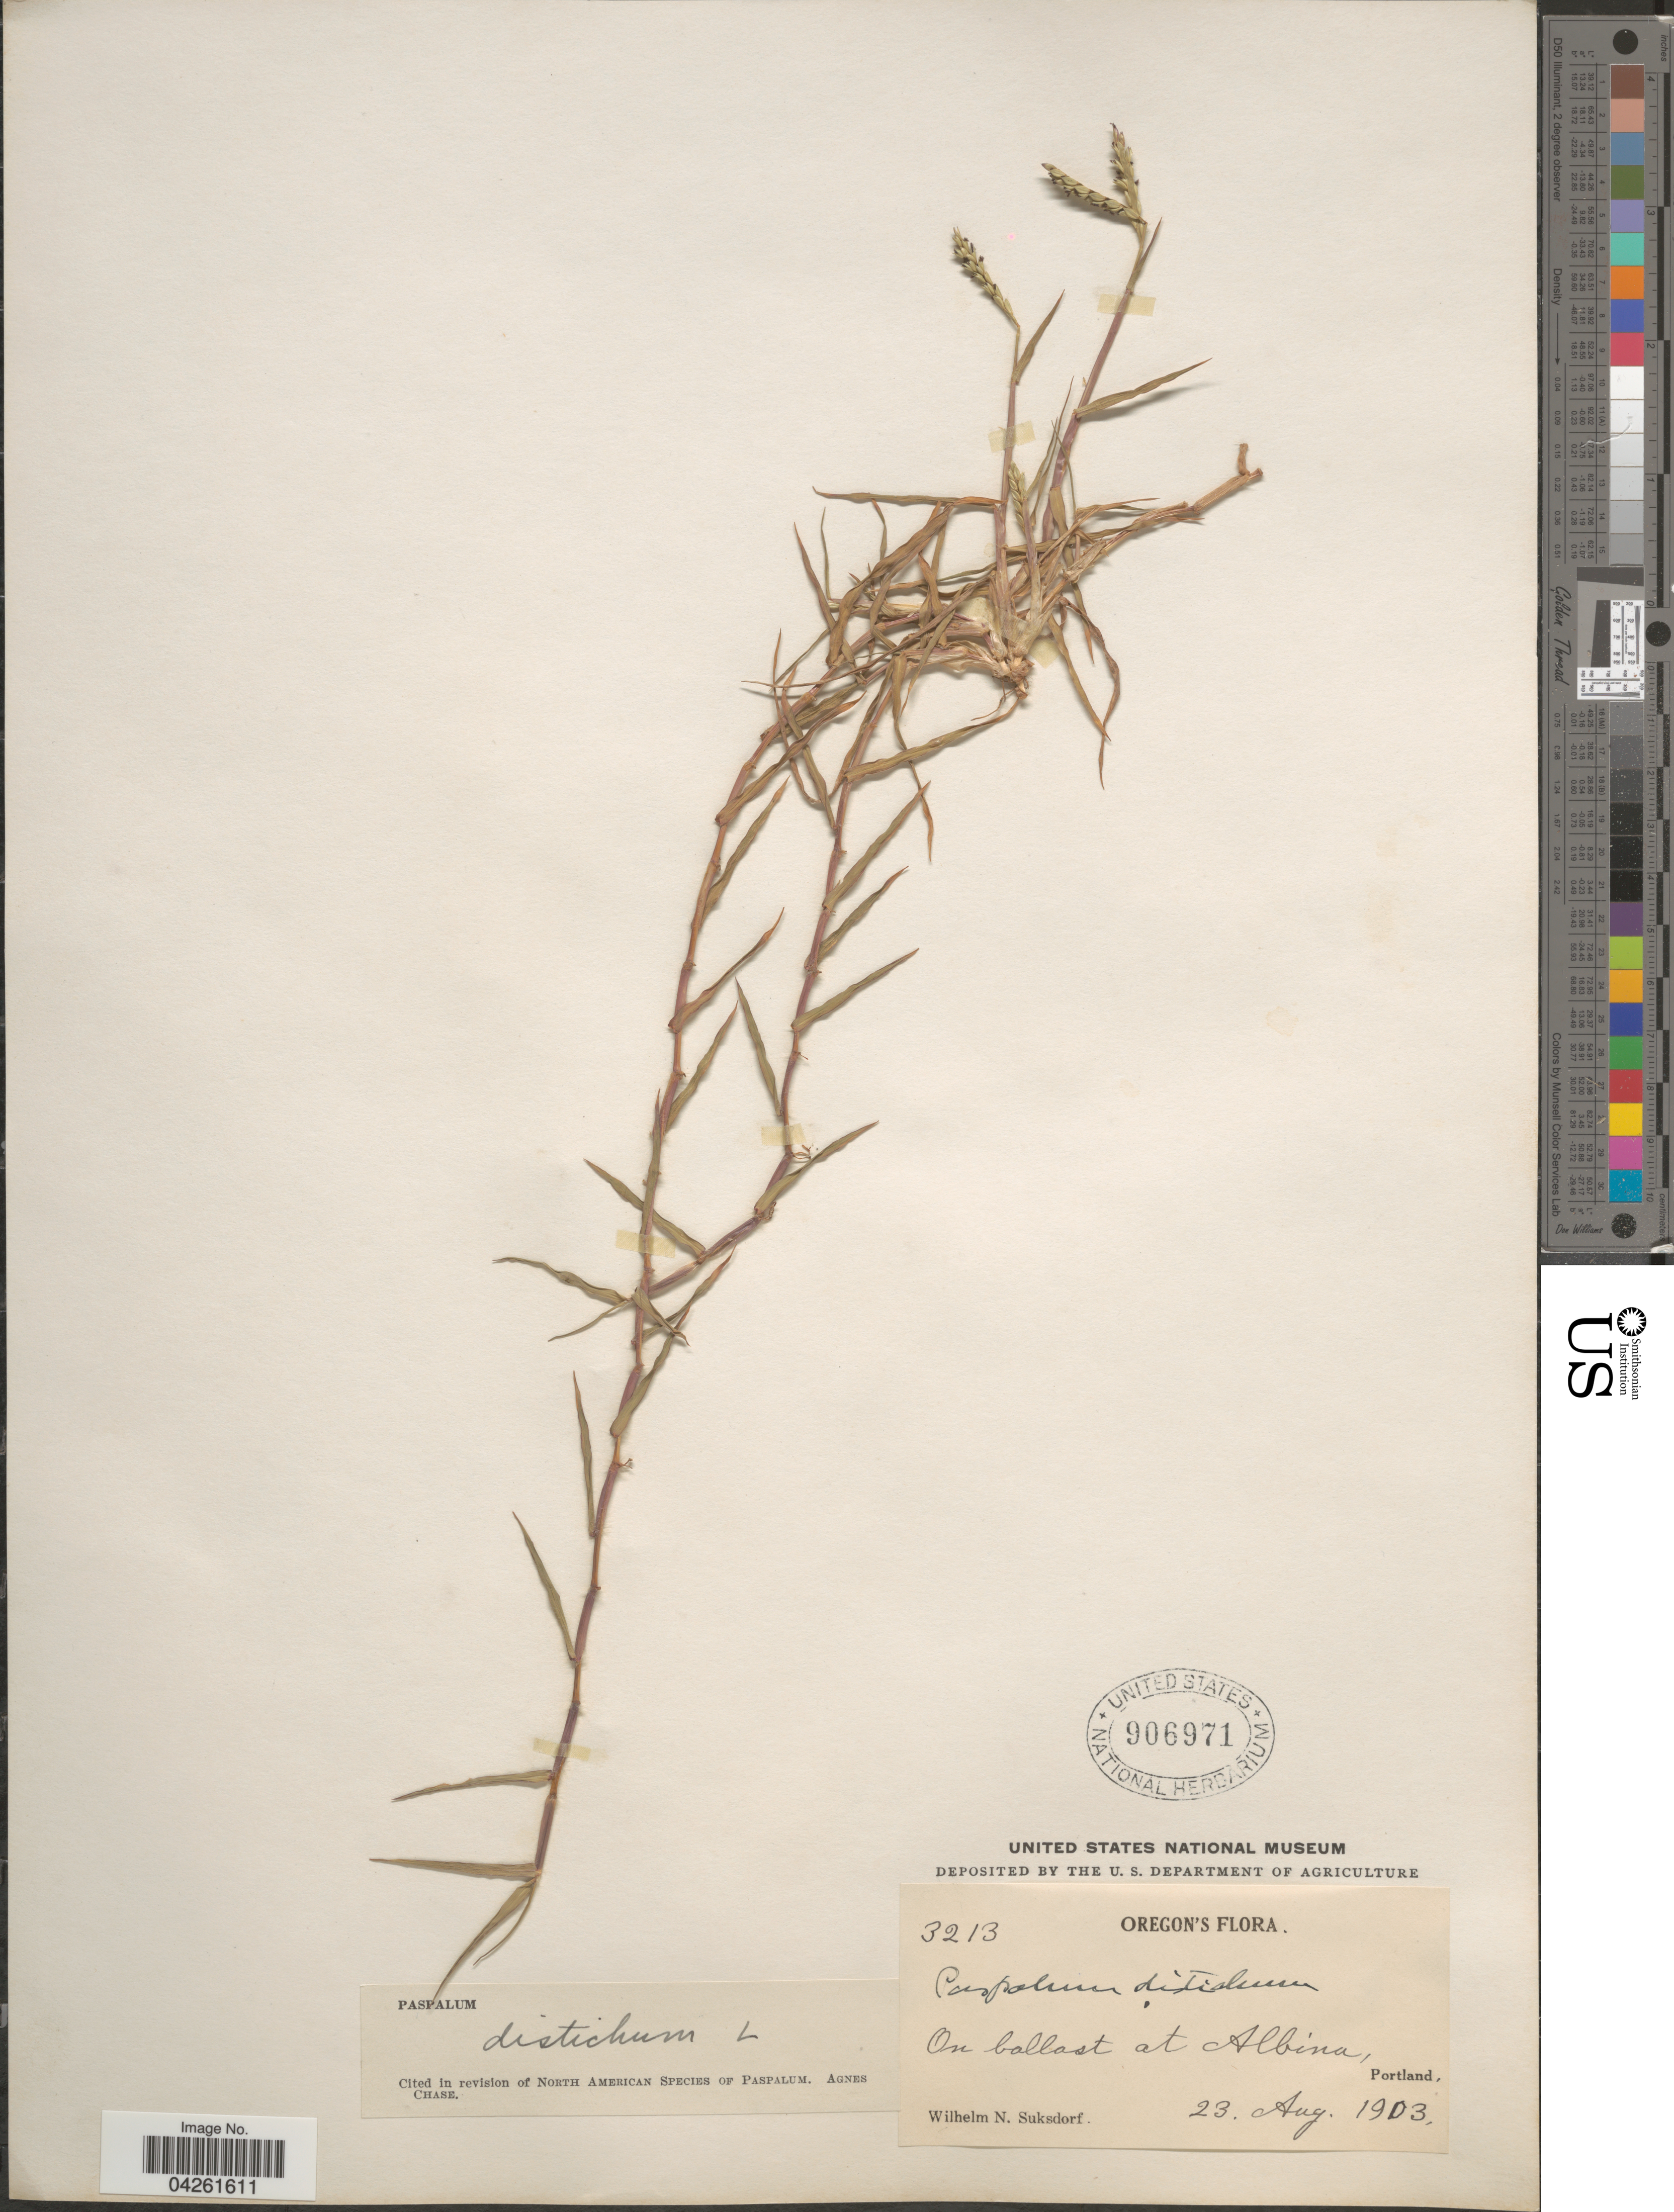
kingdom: Plantae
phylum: Tracheophyta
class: Liliopsida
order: Poales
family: Poaceae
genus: Paspalum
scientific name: Paspalum distichum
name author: L.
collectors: W. N. Suksdorf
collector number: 3213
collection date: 1903-08-23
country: United States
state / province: Oregon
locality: On ballast at Albina, Portland.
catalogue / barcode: US 906971